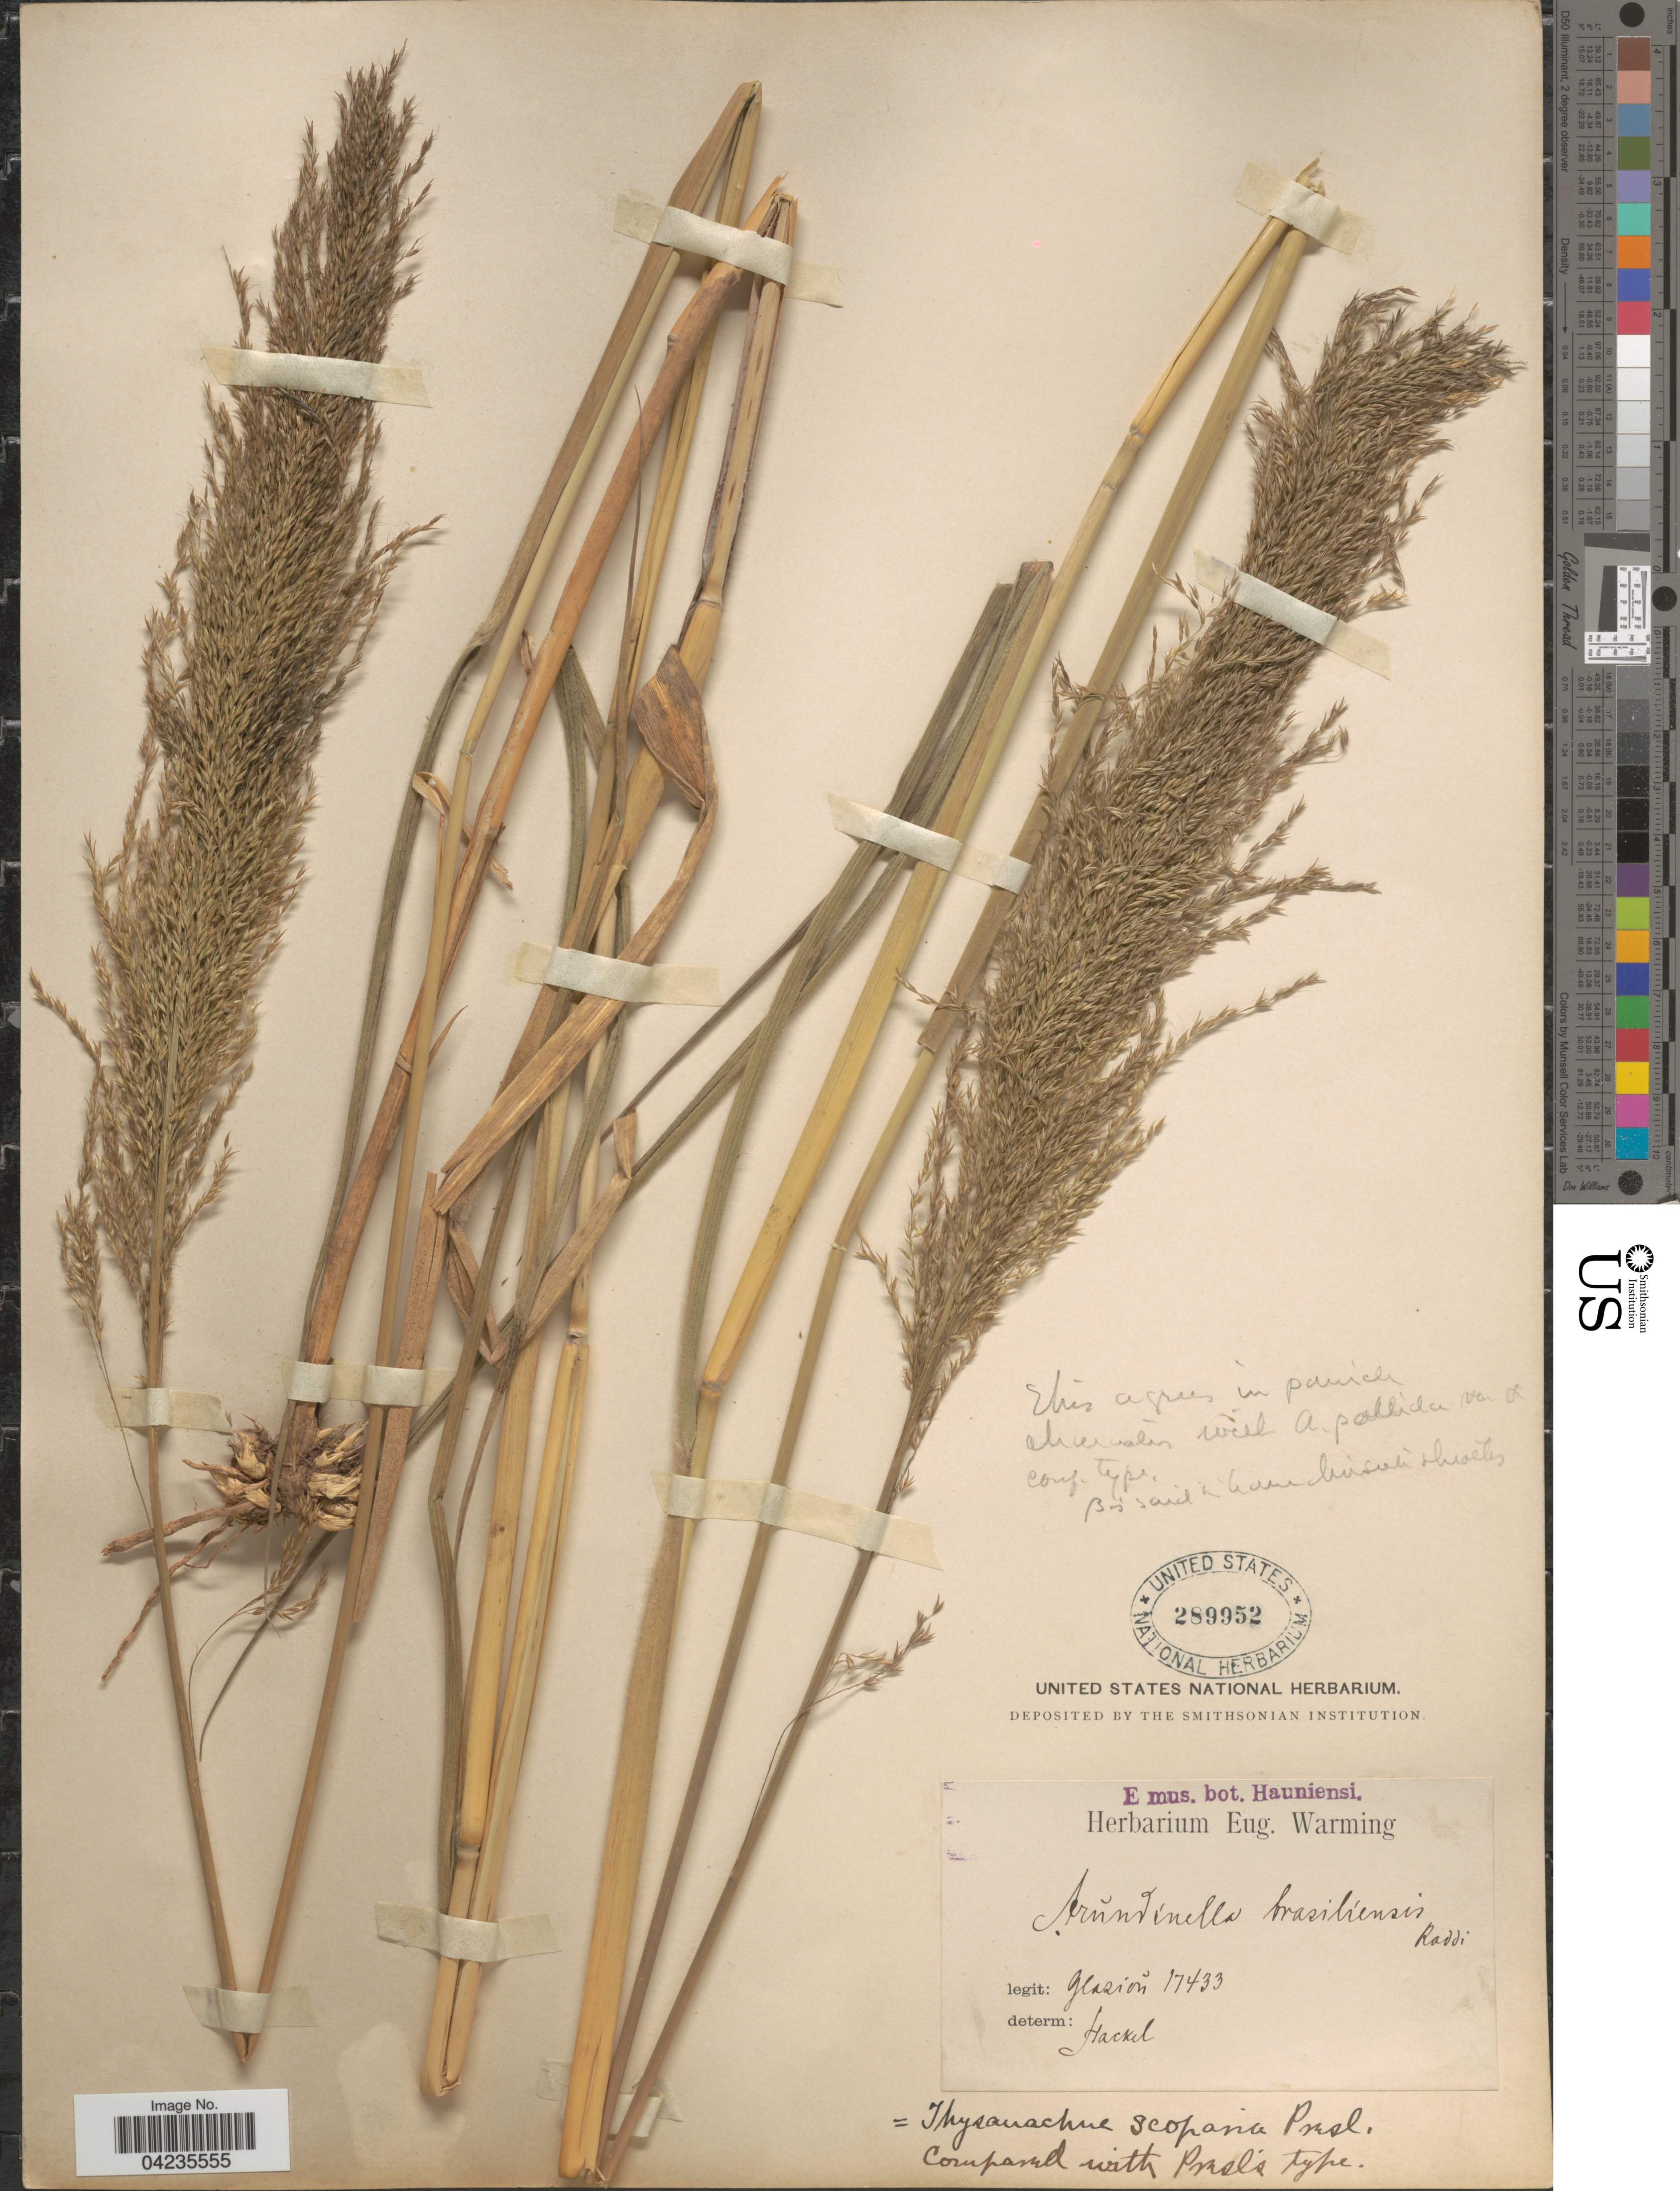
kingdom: Plantae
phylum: Tracheophyta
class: Liliopsida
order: Poales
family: Poaceae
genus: Arundinella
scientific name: Arundinella hispida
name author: (Humb. & Bonpl. ex Willd.) Kuntze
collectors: Glaziou, --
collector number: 17433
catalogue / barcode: US 289952